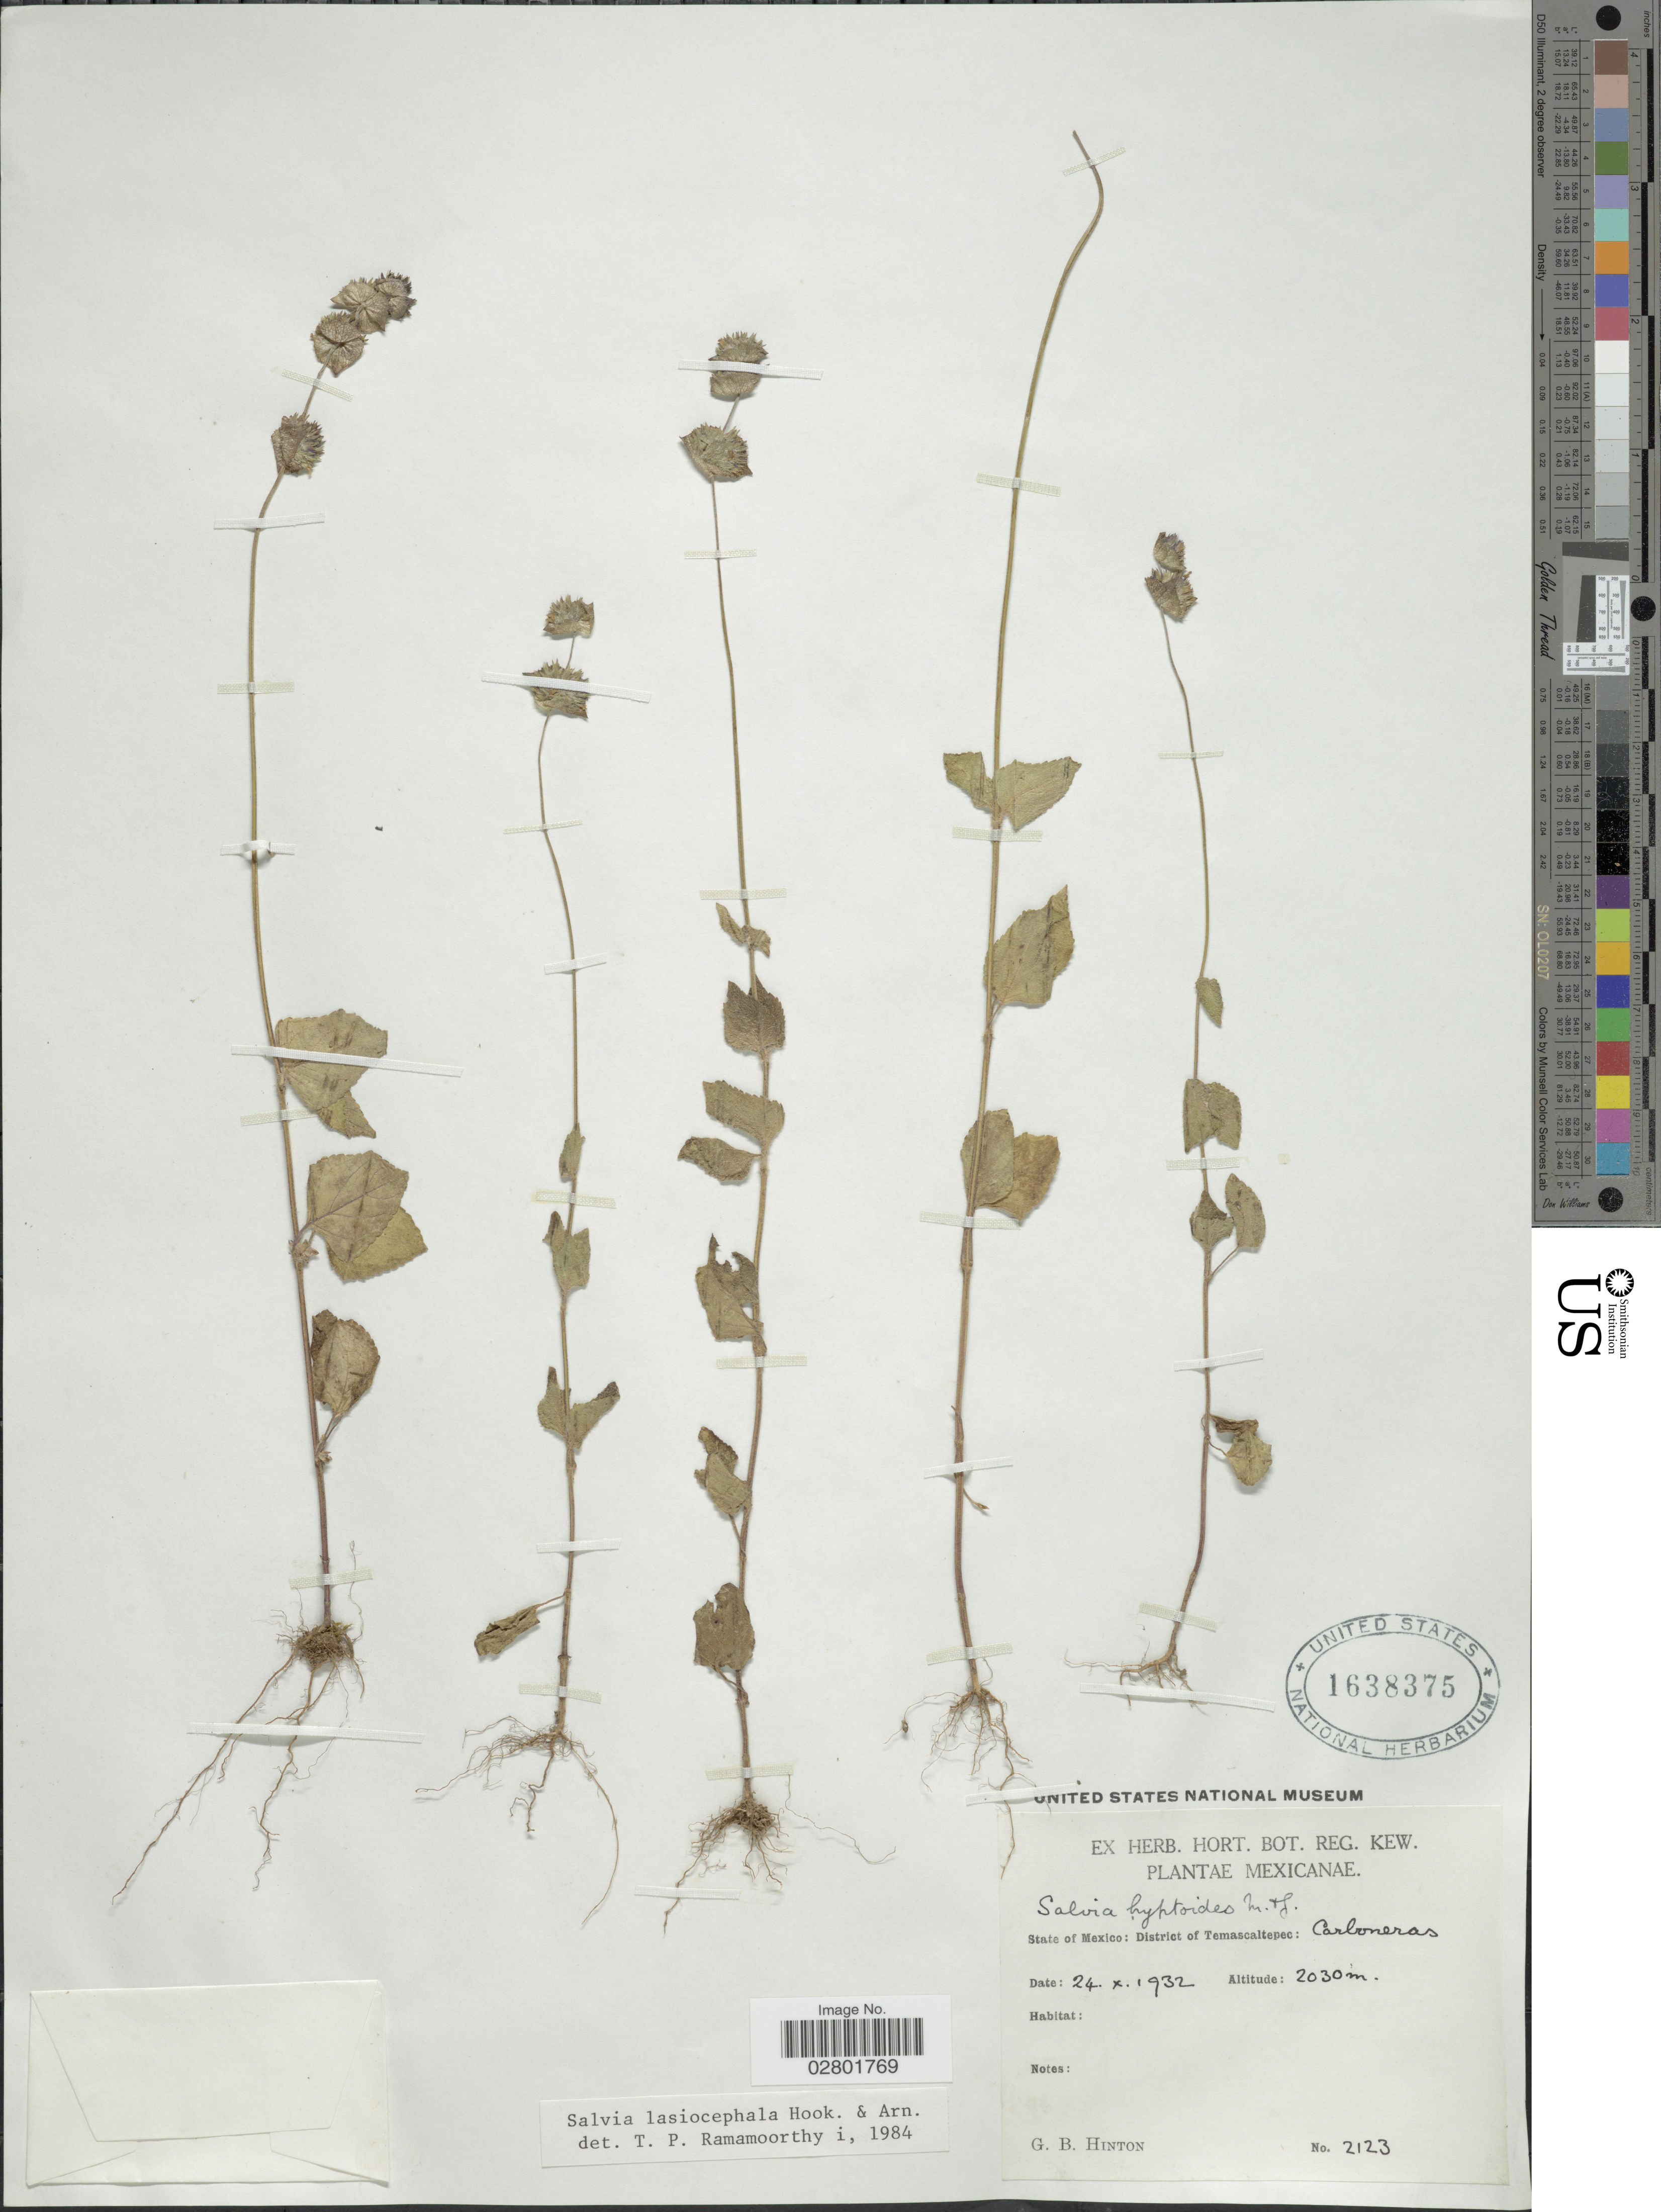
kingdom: Plantae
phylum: Tracheophyta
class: Magnoliopsida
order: Lamiales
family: Lamiaceae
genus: Salvia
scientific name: Salvia lasiocephala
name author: Hook. & Arn.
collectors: G. B. Hinton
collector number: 2123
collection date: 1932-10-24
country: Mexico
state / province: México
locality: District of Temascaltepec: Carboneras.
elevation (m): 2030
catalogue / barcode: US 1638375